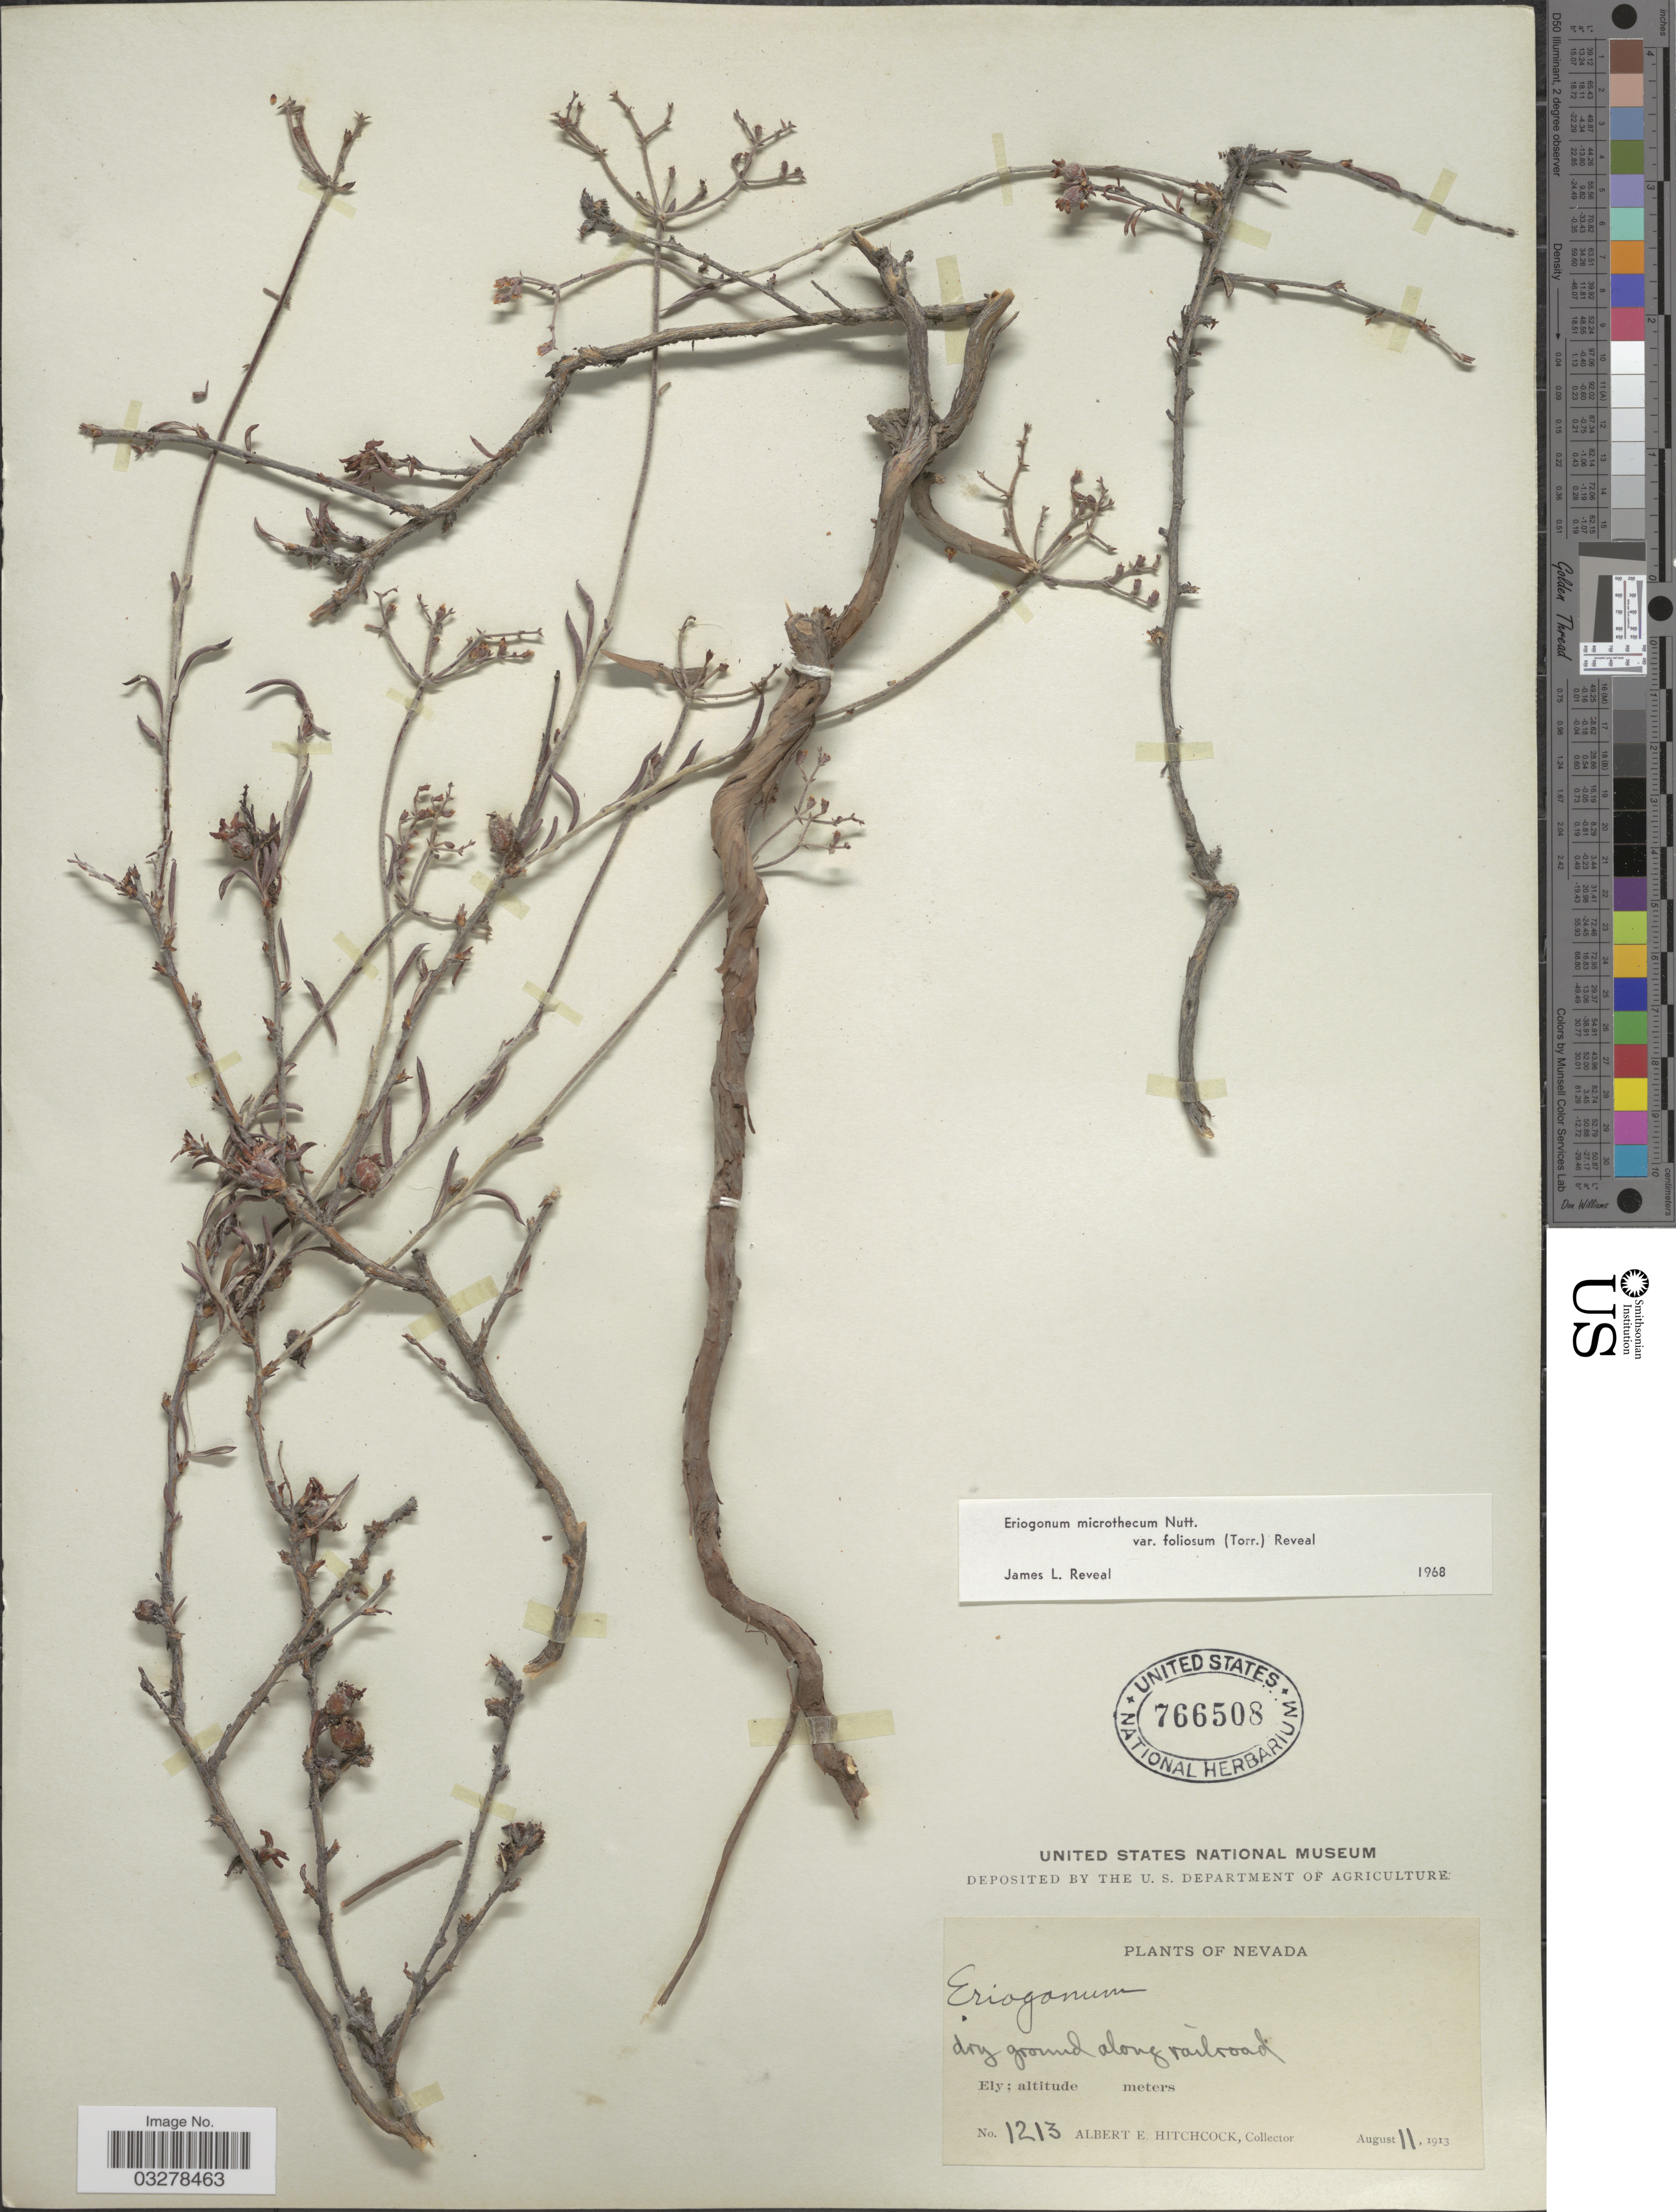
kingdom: Plantae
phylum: Tracheophyta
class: Magnoliopsida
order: Caryophyllales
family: Polygonaceae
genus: Eriogonum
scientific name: Eriogonum microtheca var. foliosum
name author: (Torr. & A. Gray) Reveal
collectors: A. Hitchcock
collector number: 1213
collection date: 1913-08-11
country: United States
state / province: Nevada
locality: Dry ground along railroad. Ely.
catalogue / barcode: US 766508